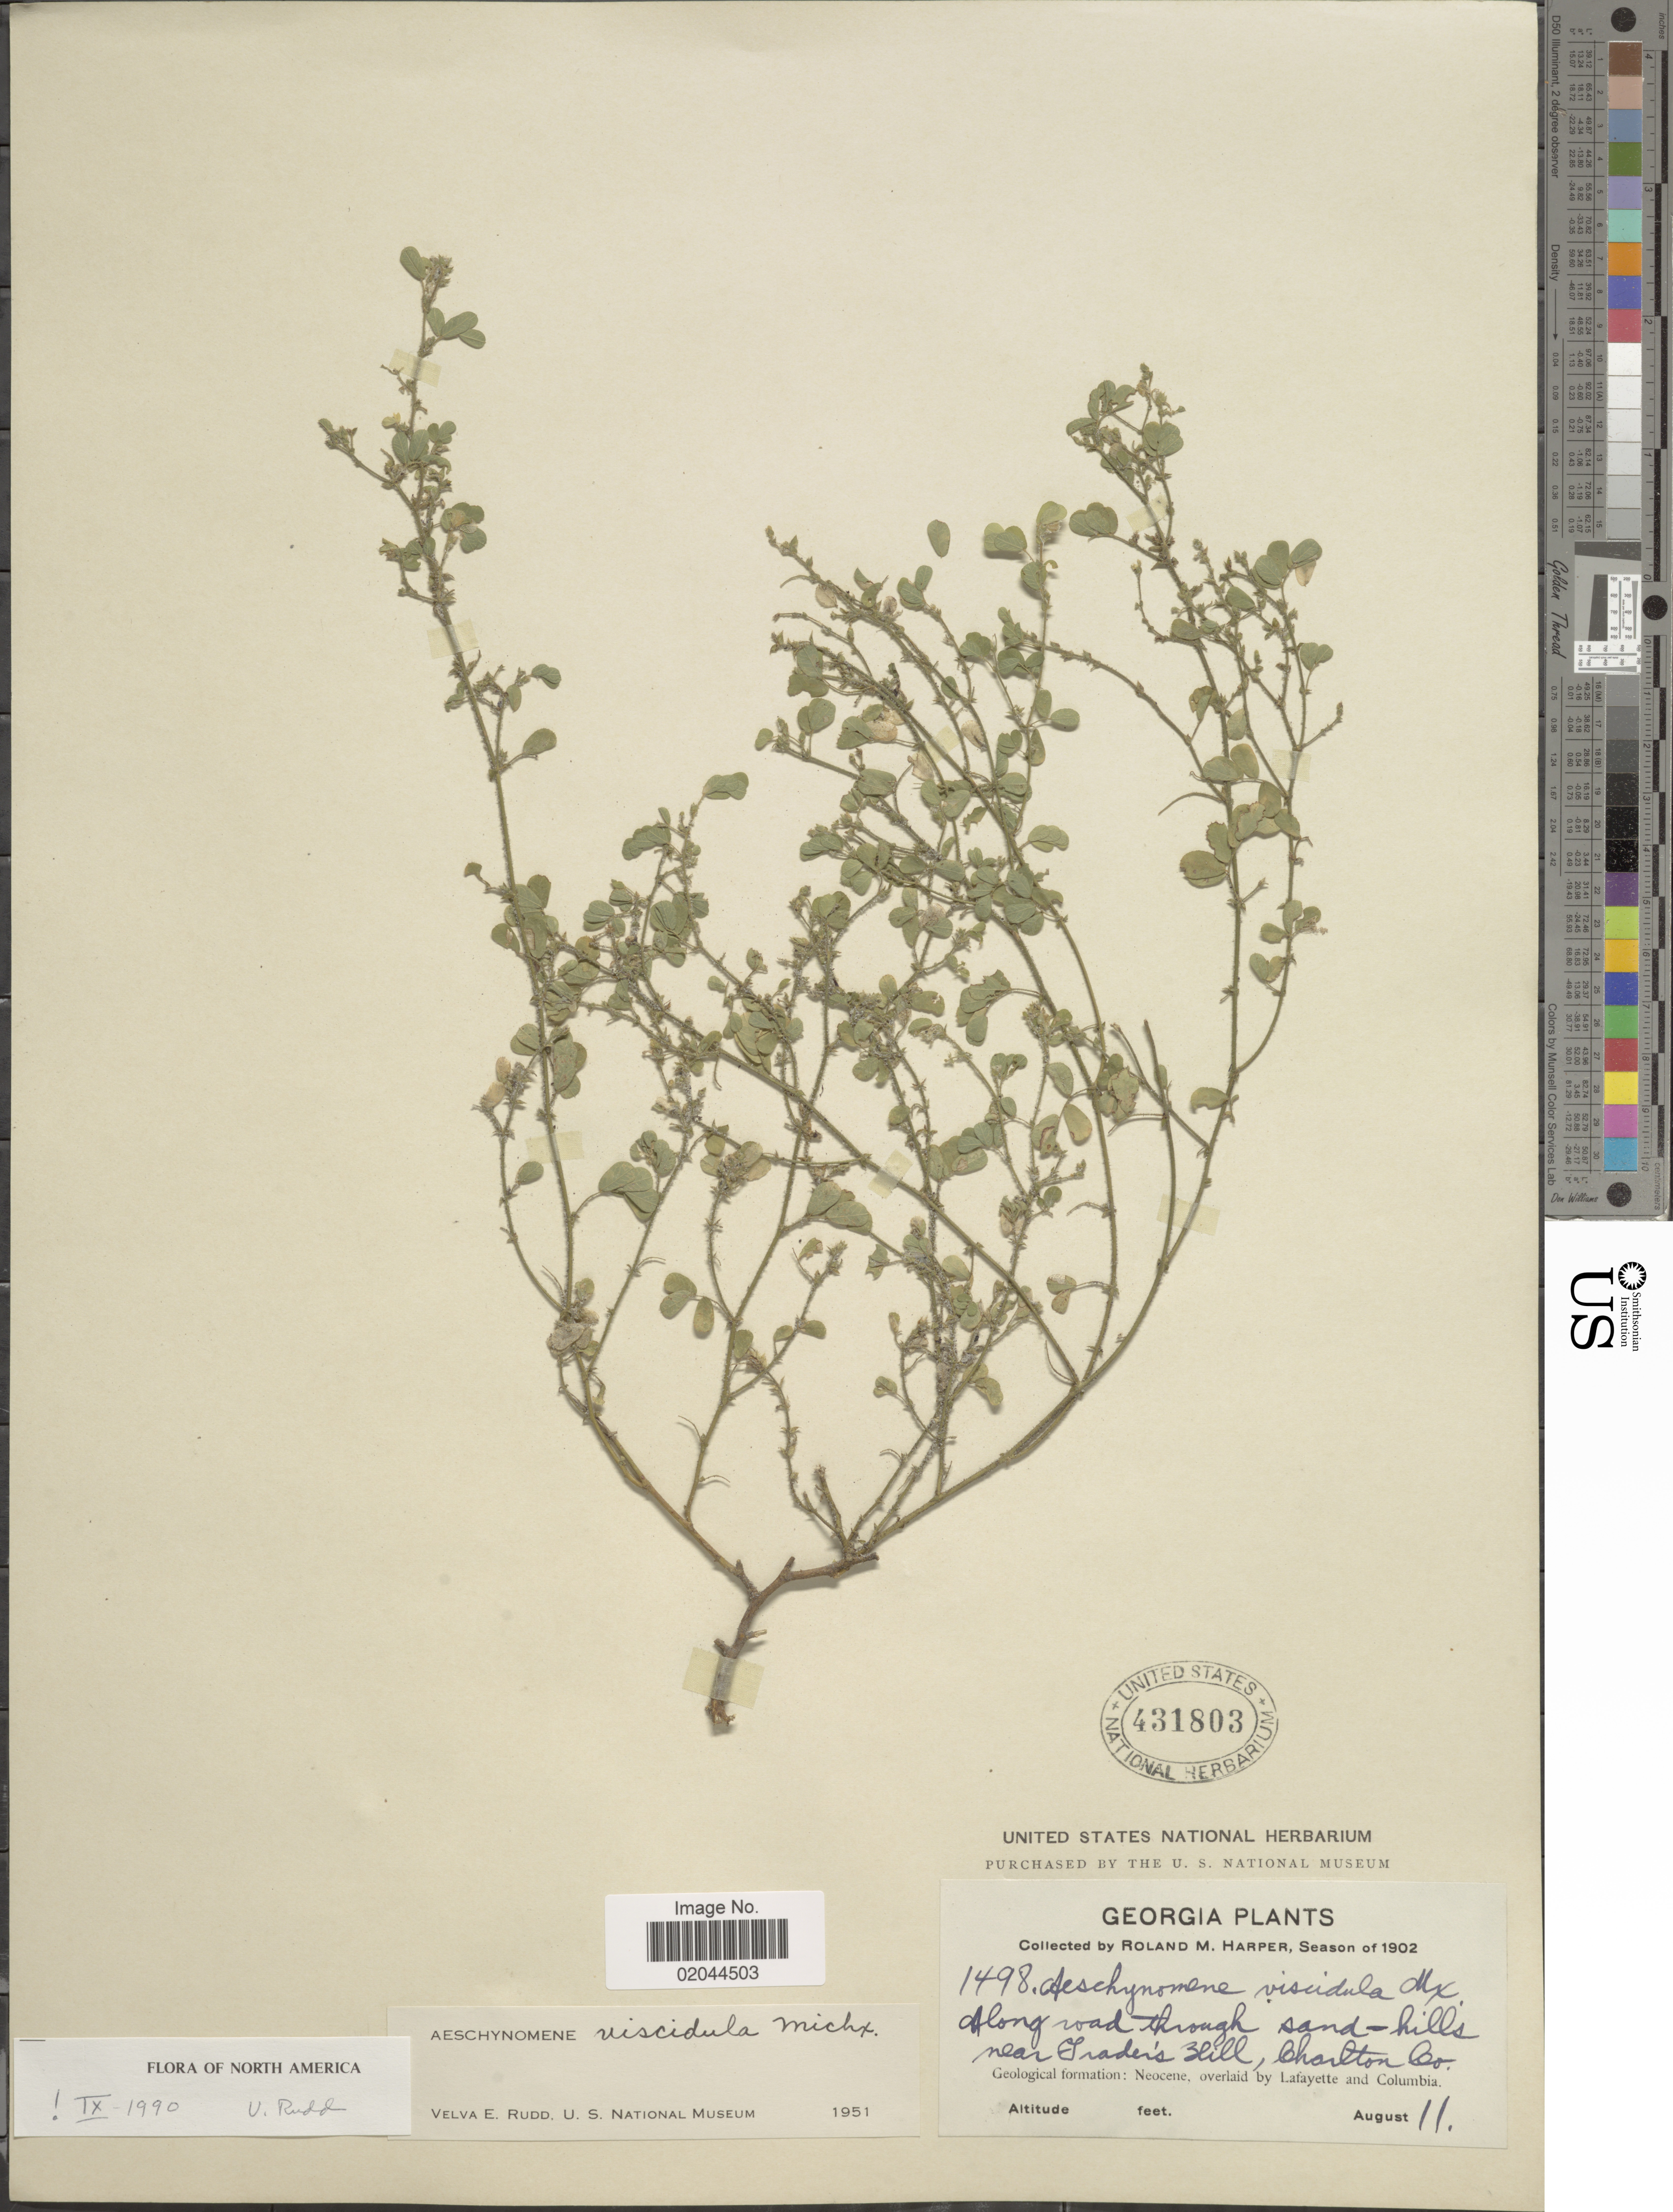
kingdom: Plantae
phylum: Tracheophyta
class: Magnoliopsida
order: Fabales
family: Fabaceae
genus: Aeschynomene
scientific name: Aeschynomene viscidula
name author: Michx.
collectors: R. M. Harper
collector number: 1498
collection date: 1902-08-11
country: United States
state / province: Georgia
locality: Along road through sand-hills near Grader's Hill, Charlton Co., Neocene, overlaid by Lafayette and Columbia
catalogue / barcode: US 431803